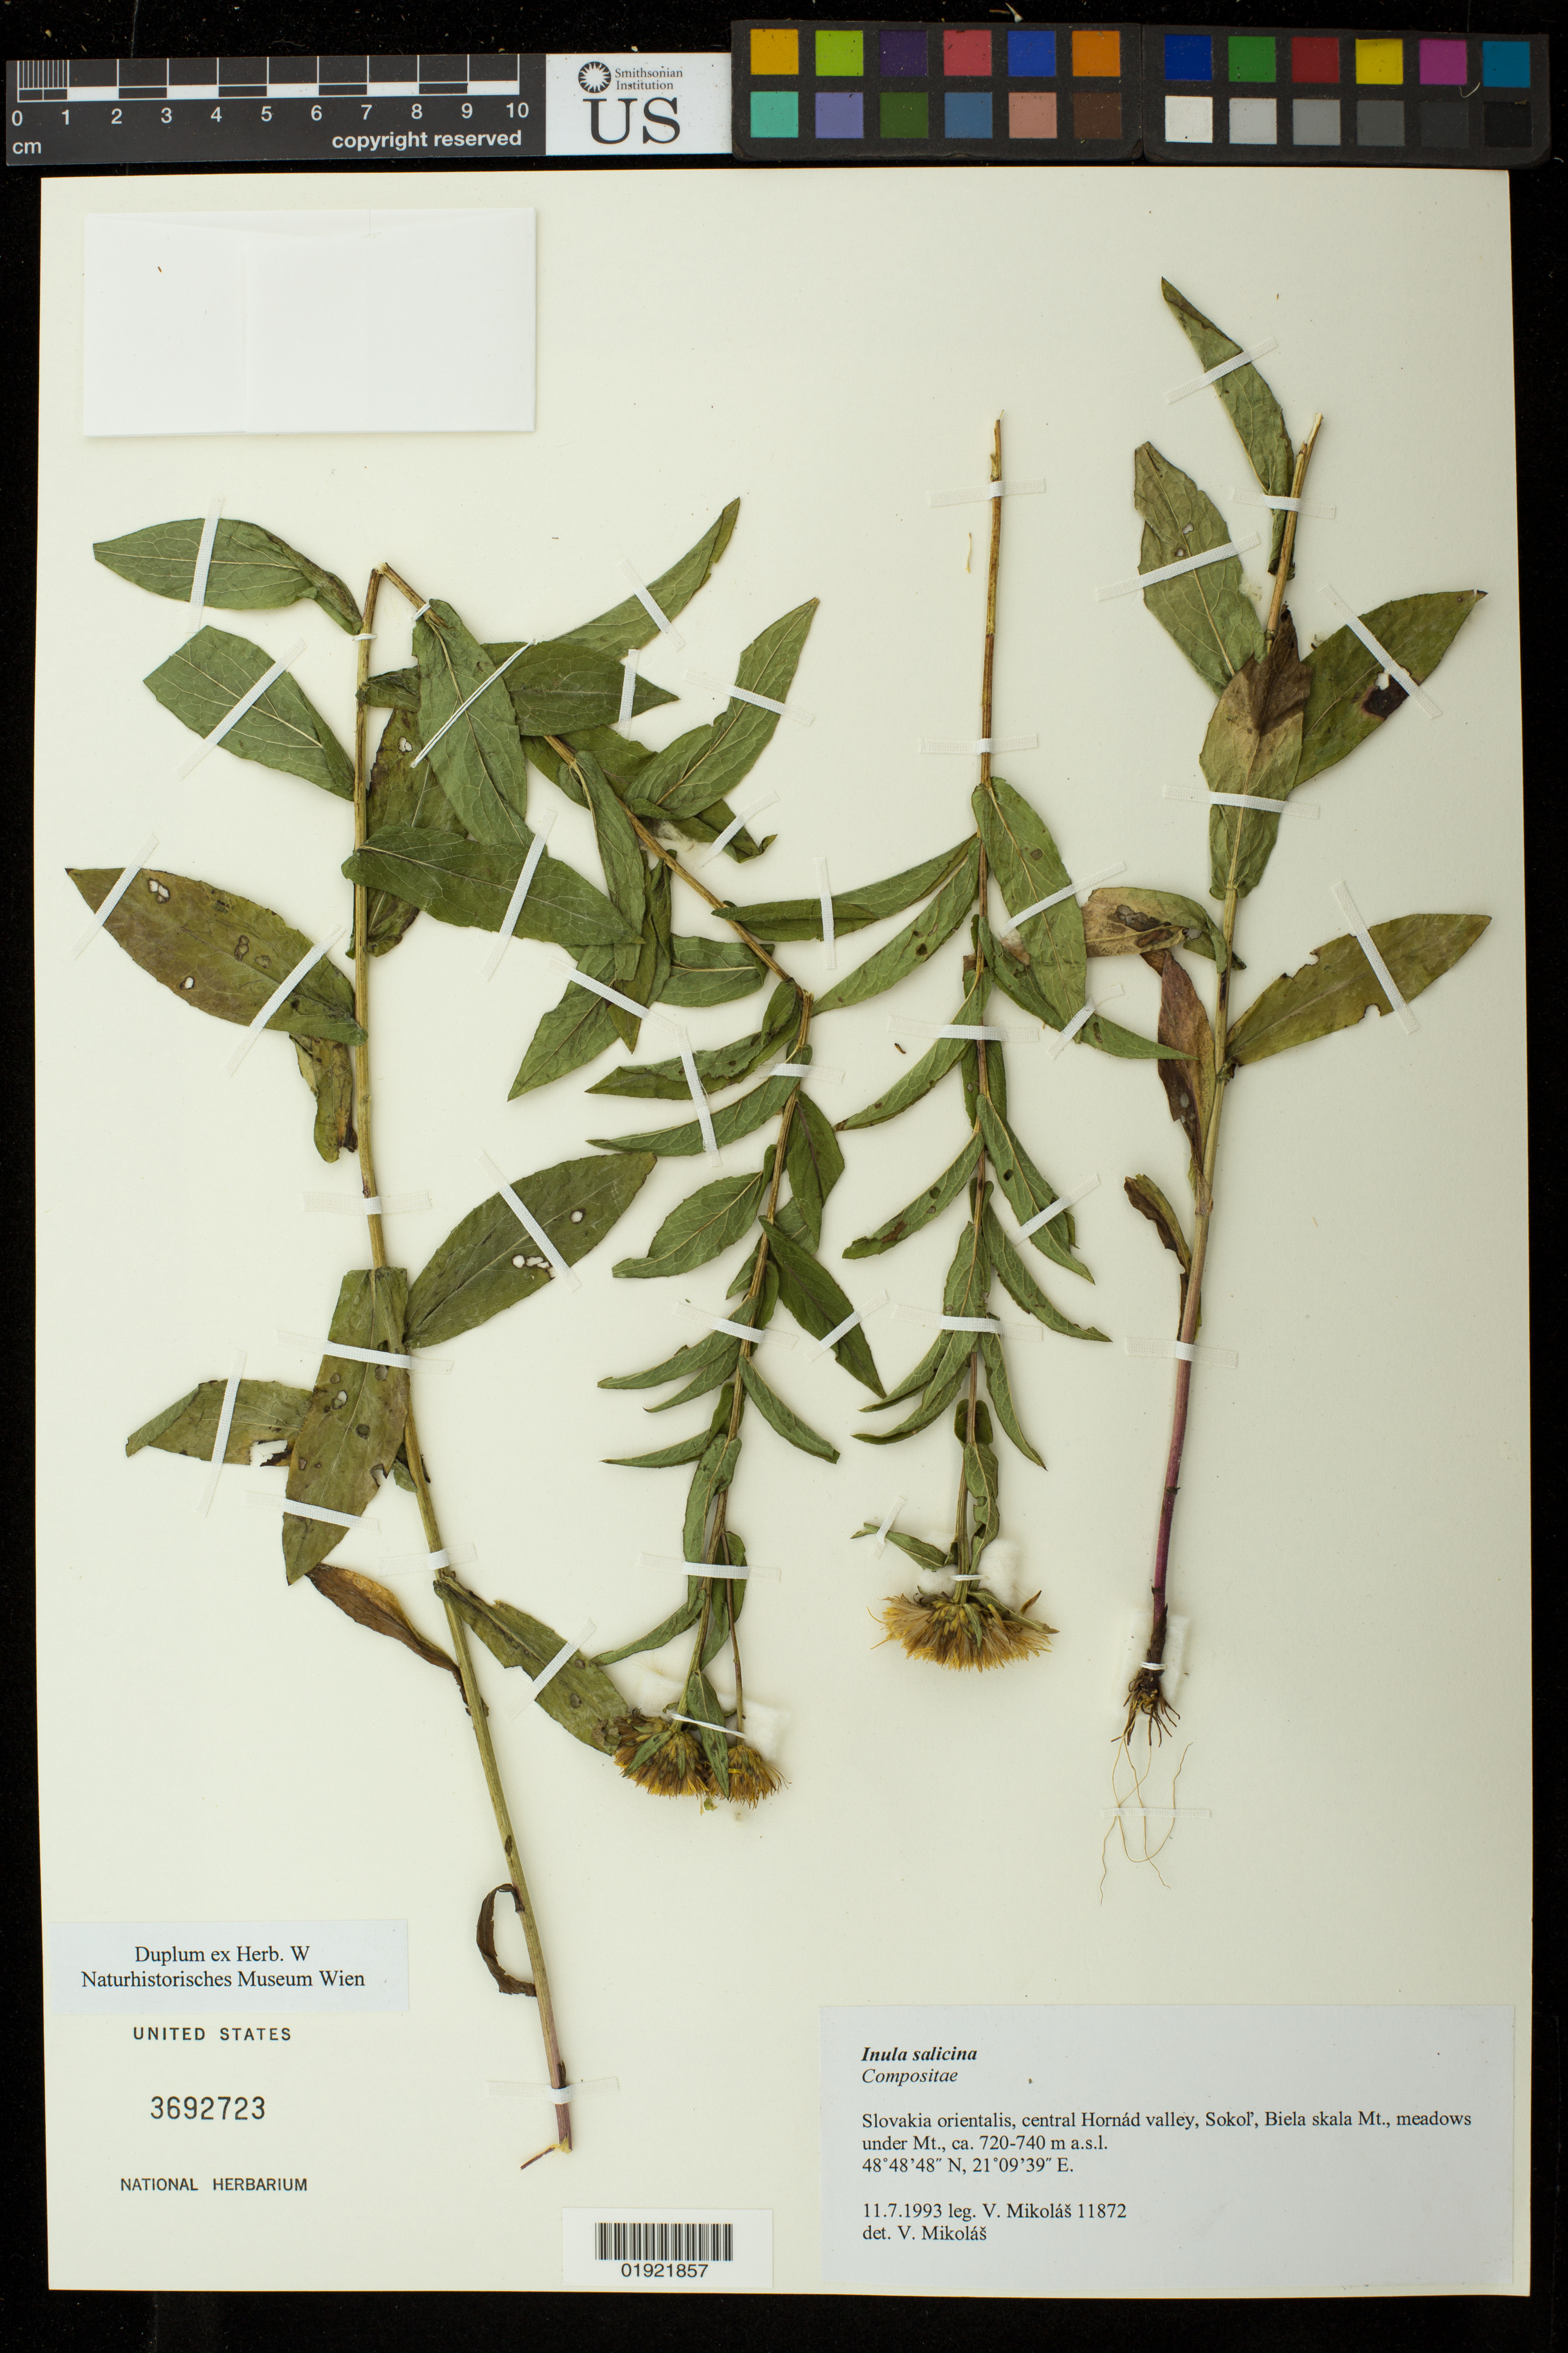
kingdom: Plantae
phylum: Tracheophyta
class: Magnoliopsida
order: Asterales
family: Asteraceae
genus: Inula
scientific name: Inula salicina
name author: L.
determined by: Mikolas, V.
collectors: V. Mikolas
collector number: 11872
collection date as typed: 11.7.1993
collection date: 1993-07-11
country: Slovakia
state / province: Kosicky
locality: central Hornad valley, Sokol', Biela skala Mt., meadows under Mt.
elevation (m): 720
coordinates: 48 48 48 N, 21 09 39 E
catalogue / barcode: US 3692723